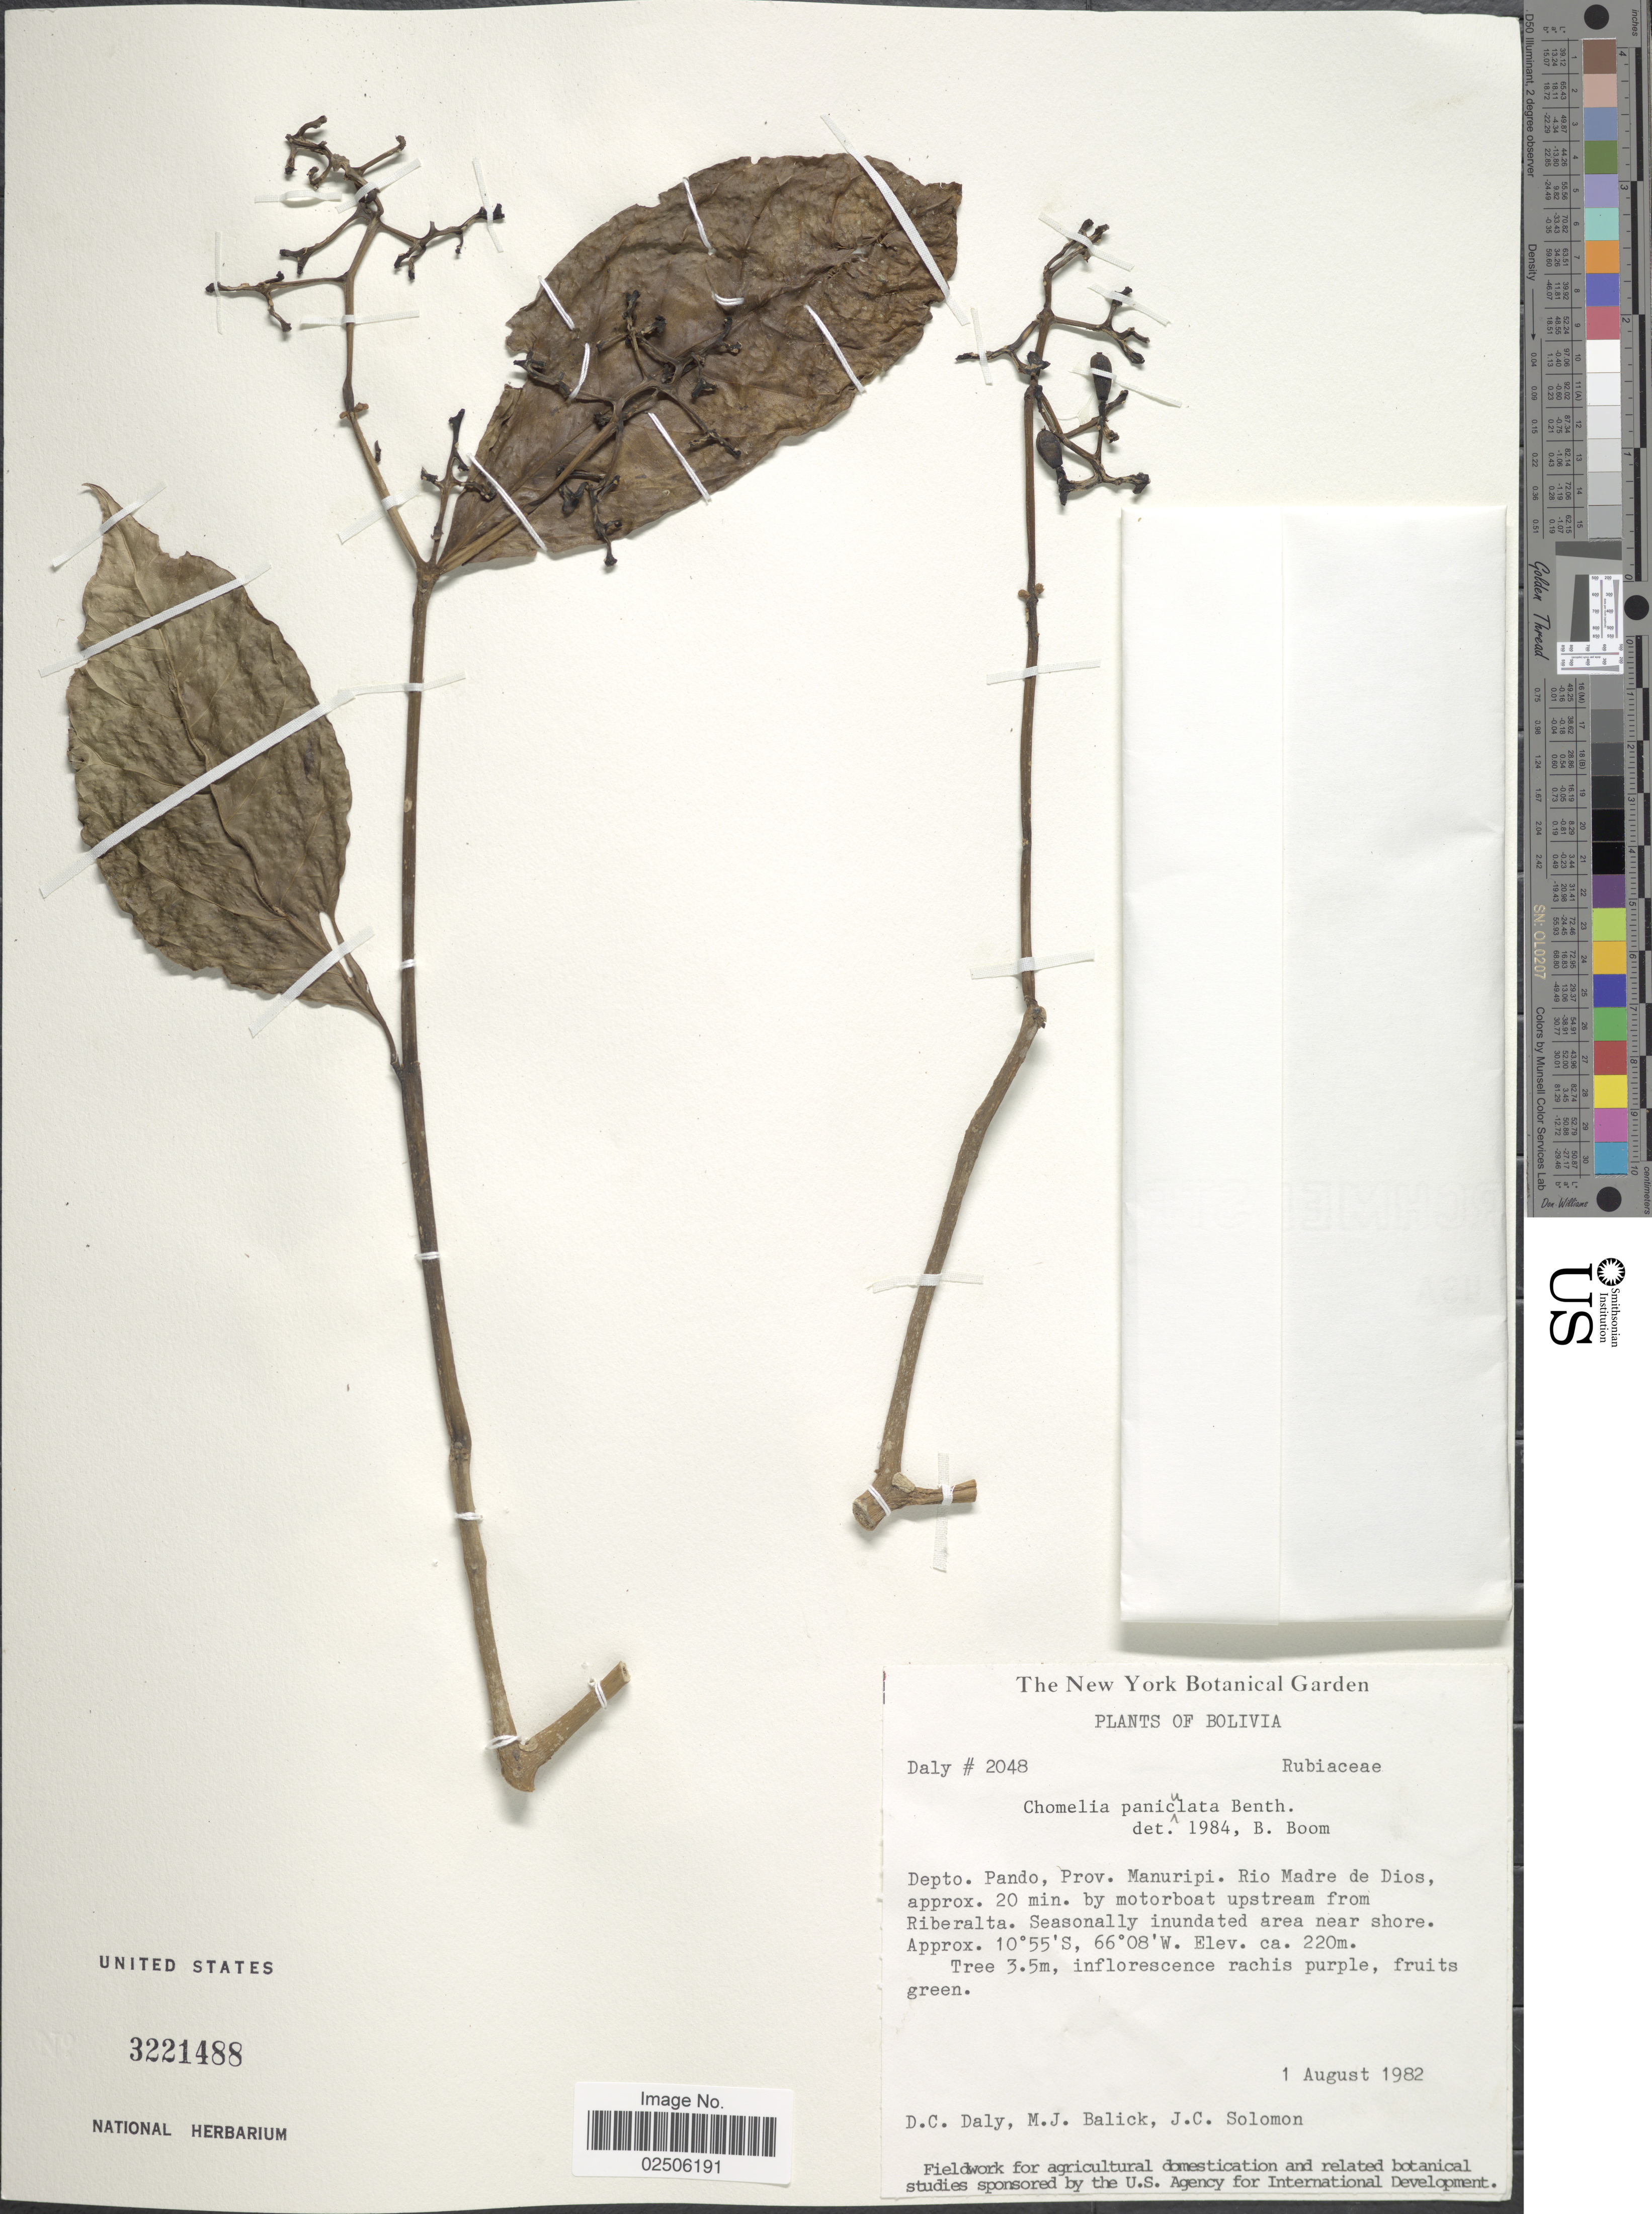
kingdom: Plantae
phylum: Tracheophyta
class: Magnoliopsida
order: Gentianales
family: Rubiaceae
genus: Chomelia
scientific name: Chomelia paniculata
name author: (Bartl. ex DC.) Steyerm.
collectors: D. C. Daly, M. J. Balick & J. C. Solomon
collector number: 2048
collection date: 1982-08-01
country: Bolivia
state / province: Pando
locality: Prov. Manuripi, Rio Madre de Dios, approx. 20 min. by motorboat upstream from Riberalta, area near shore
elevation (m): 220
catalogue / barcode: US 3221488